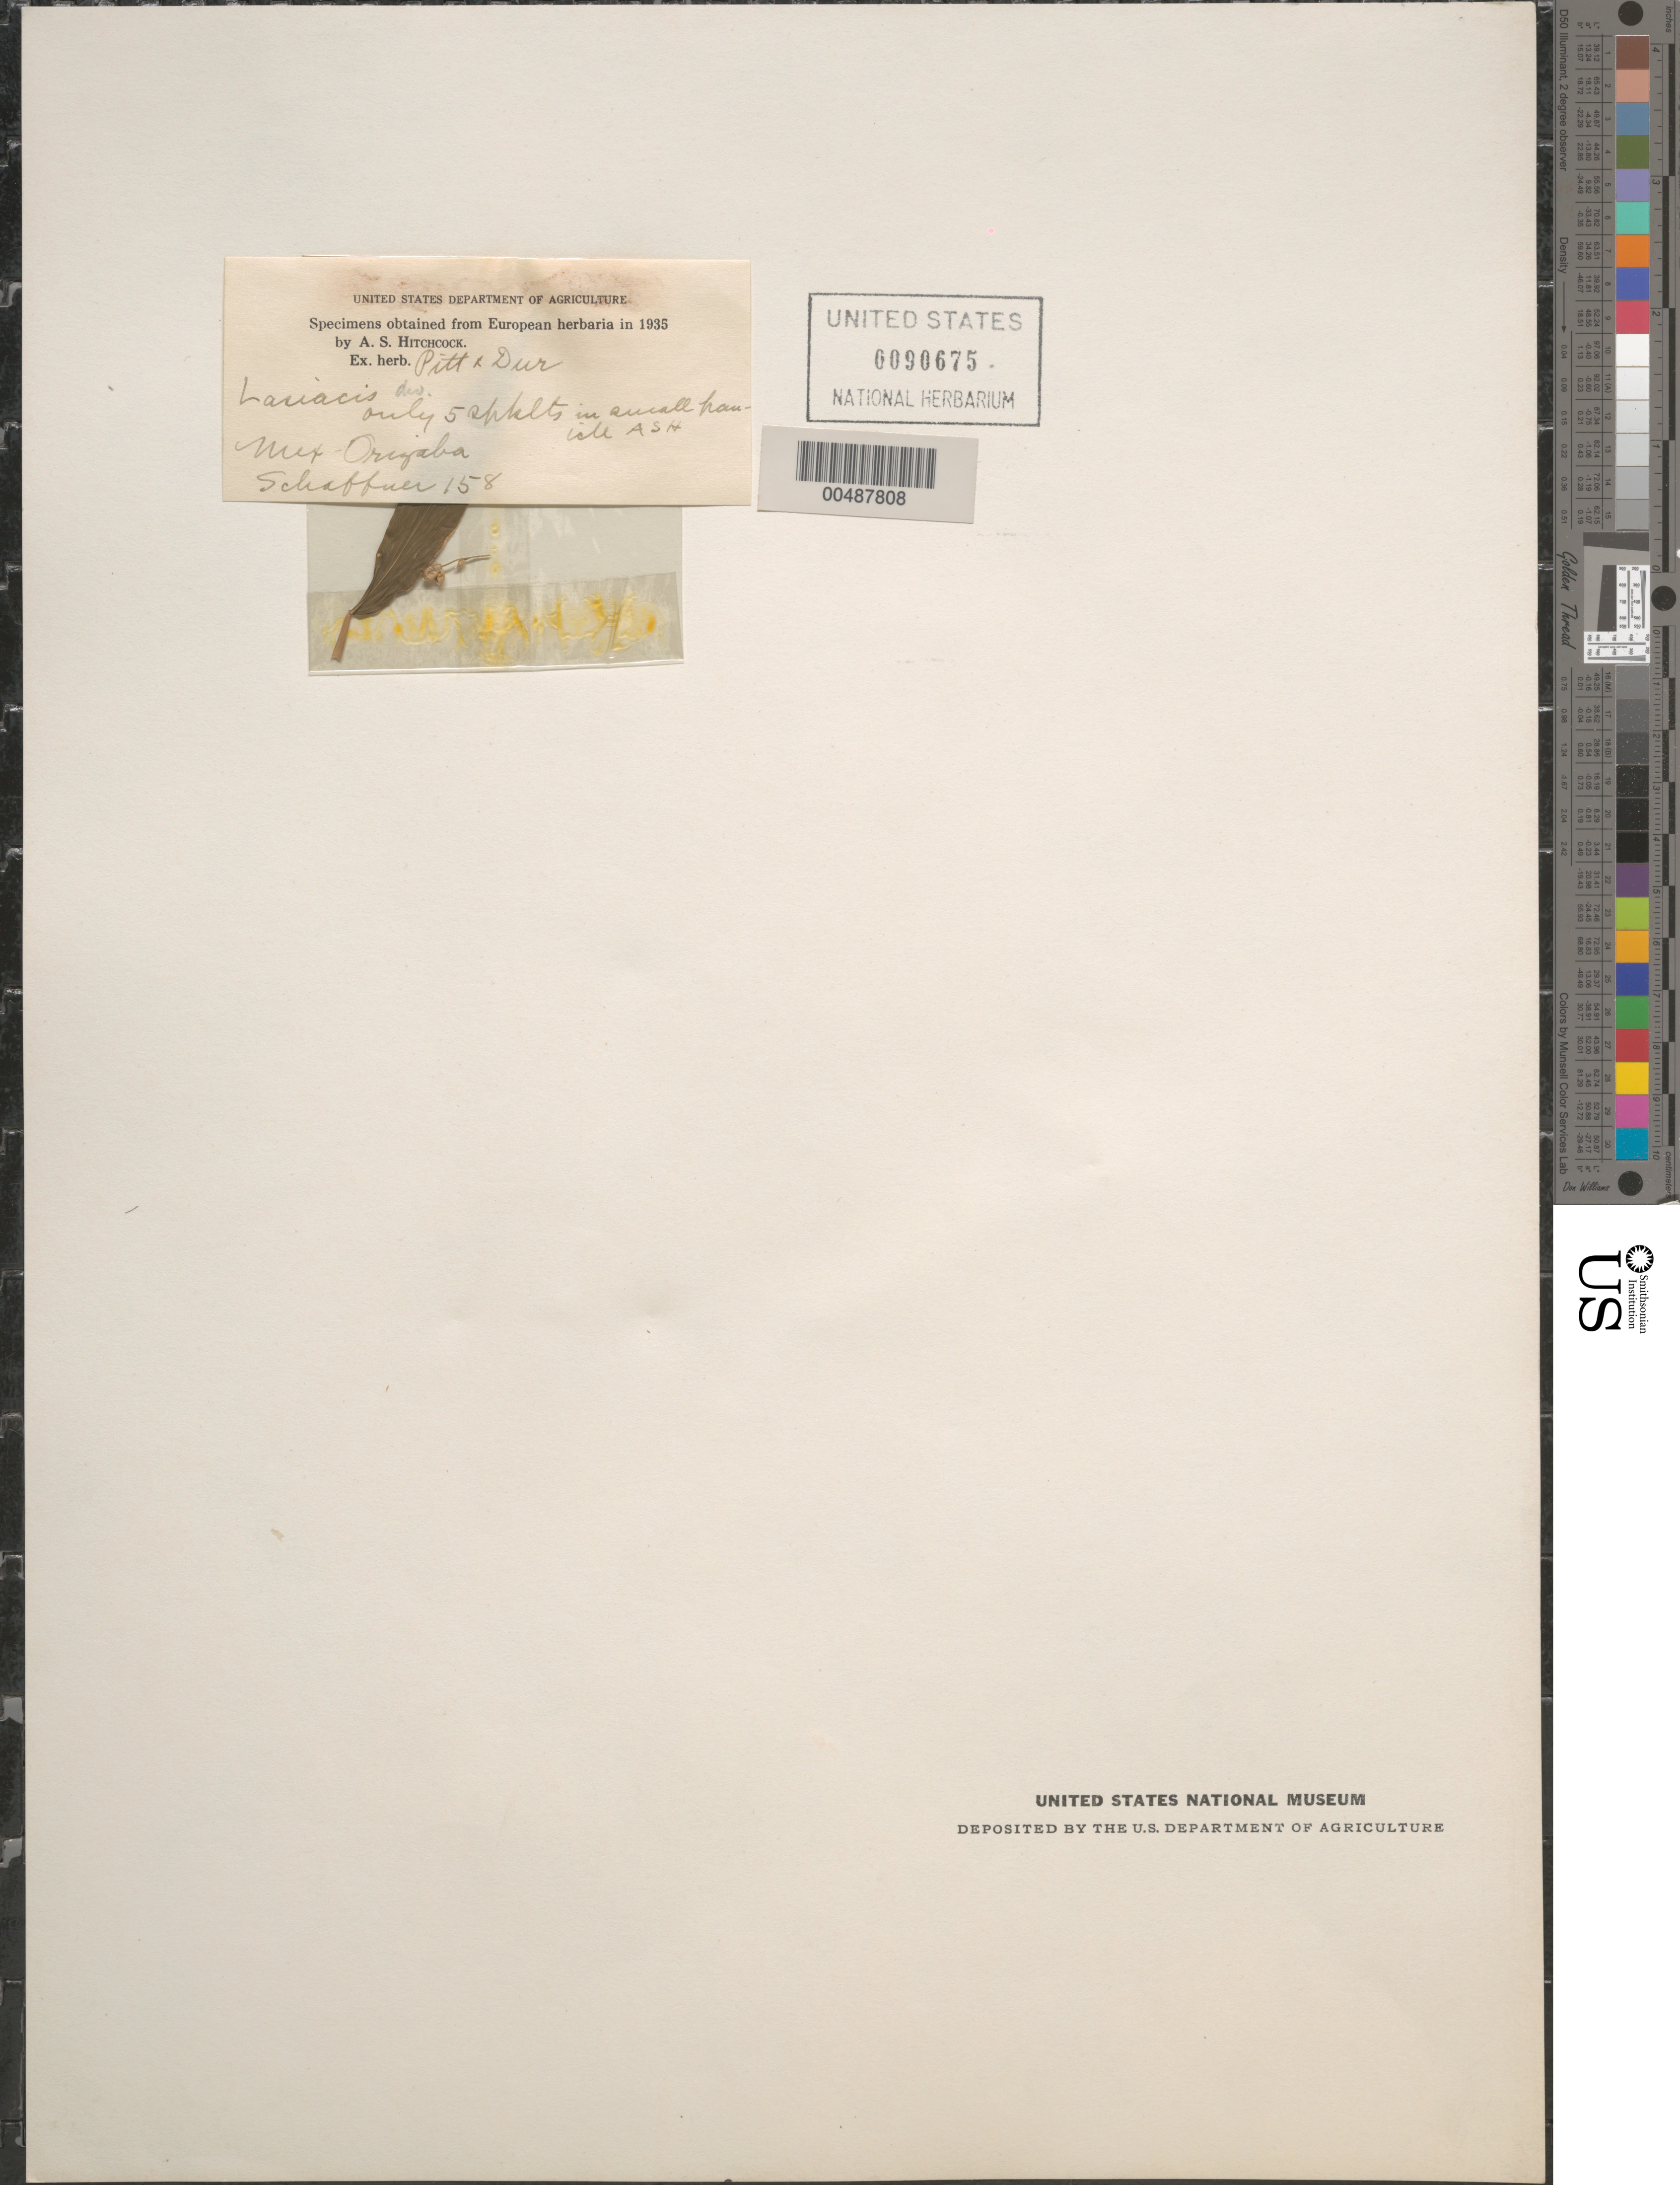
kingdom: Plantae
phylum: Tracheophyta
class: Liliopsida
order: Poales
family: Poaceae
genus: Lasiacis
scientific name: Lasiacis divaricata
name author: (L.) Hitchc.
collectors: -. Schaffner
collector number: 158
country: Mexico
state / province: Veracruz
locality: Orizaba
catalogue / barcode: US 90675